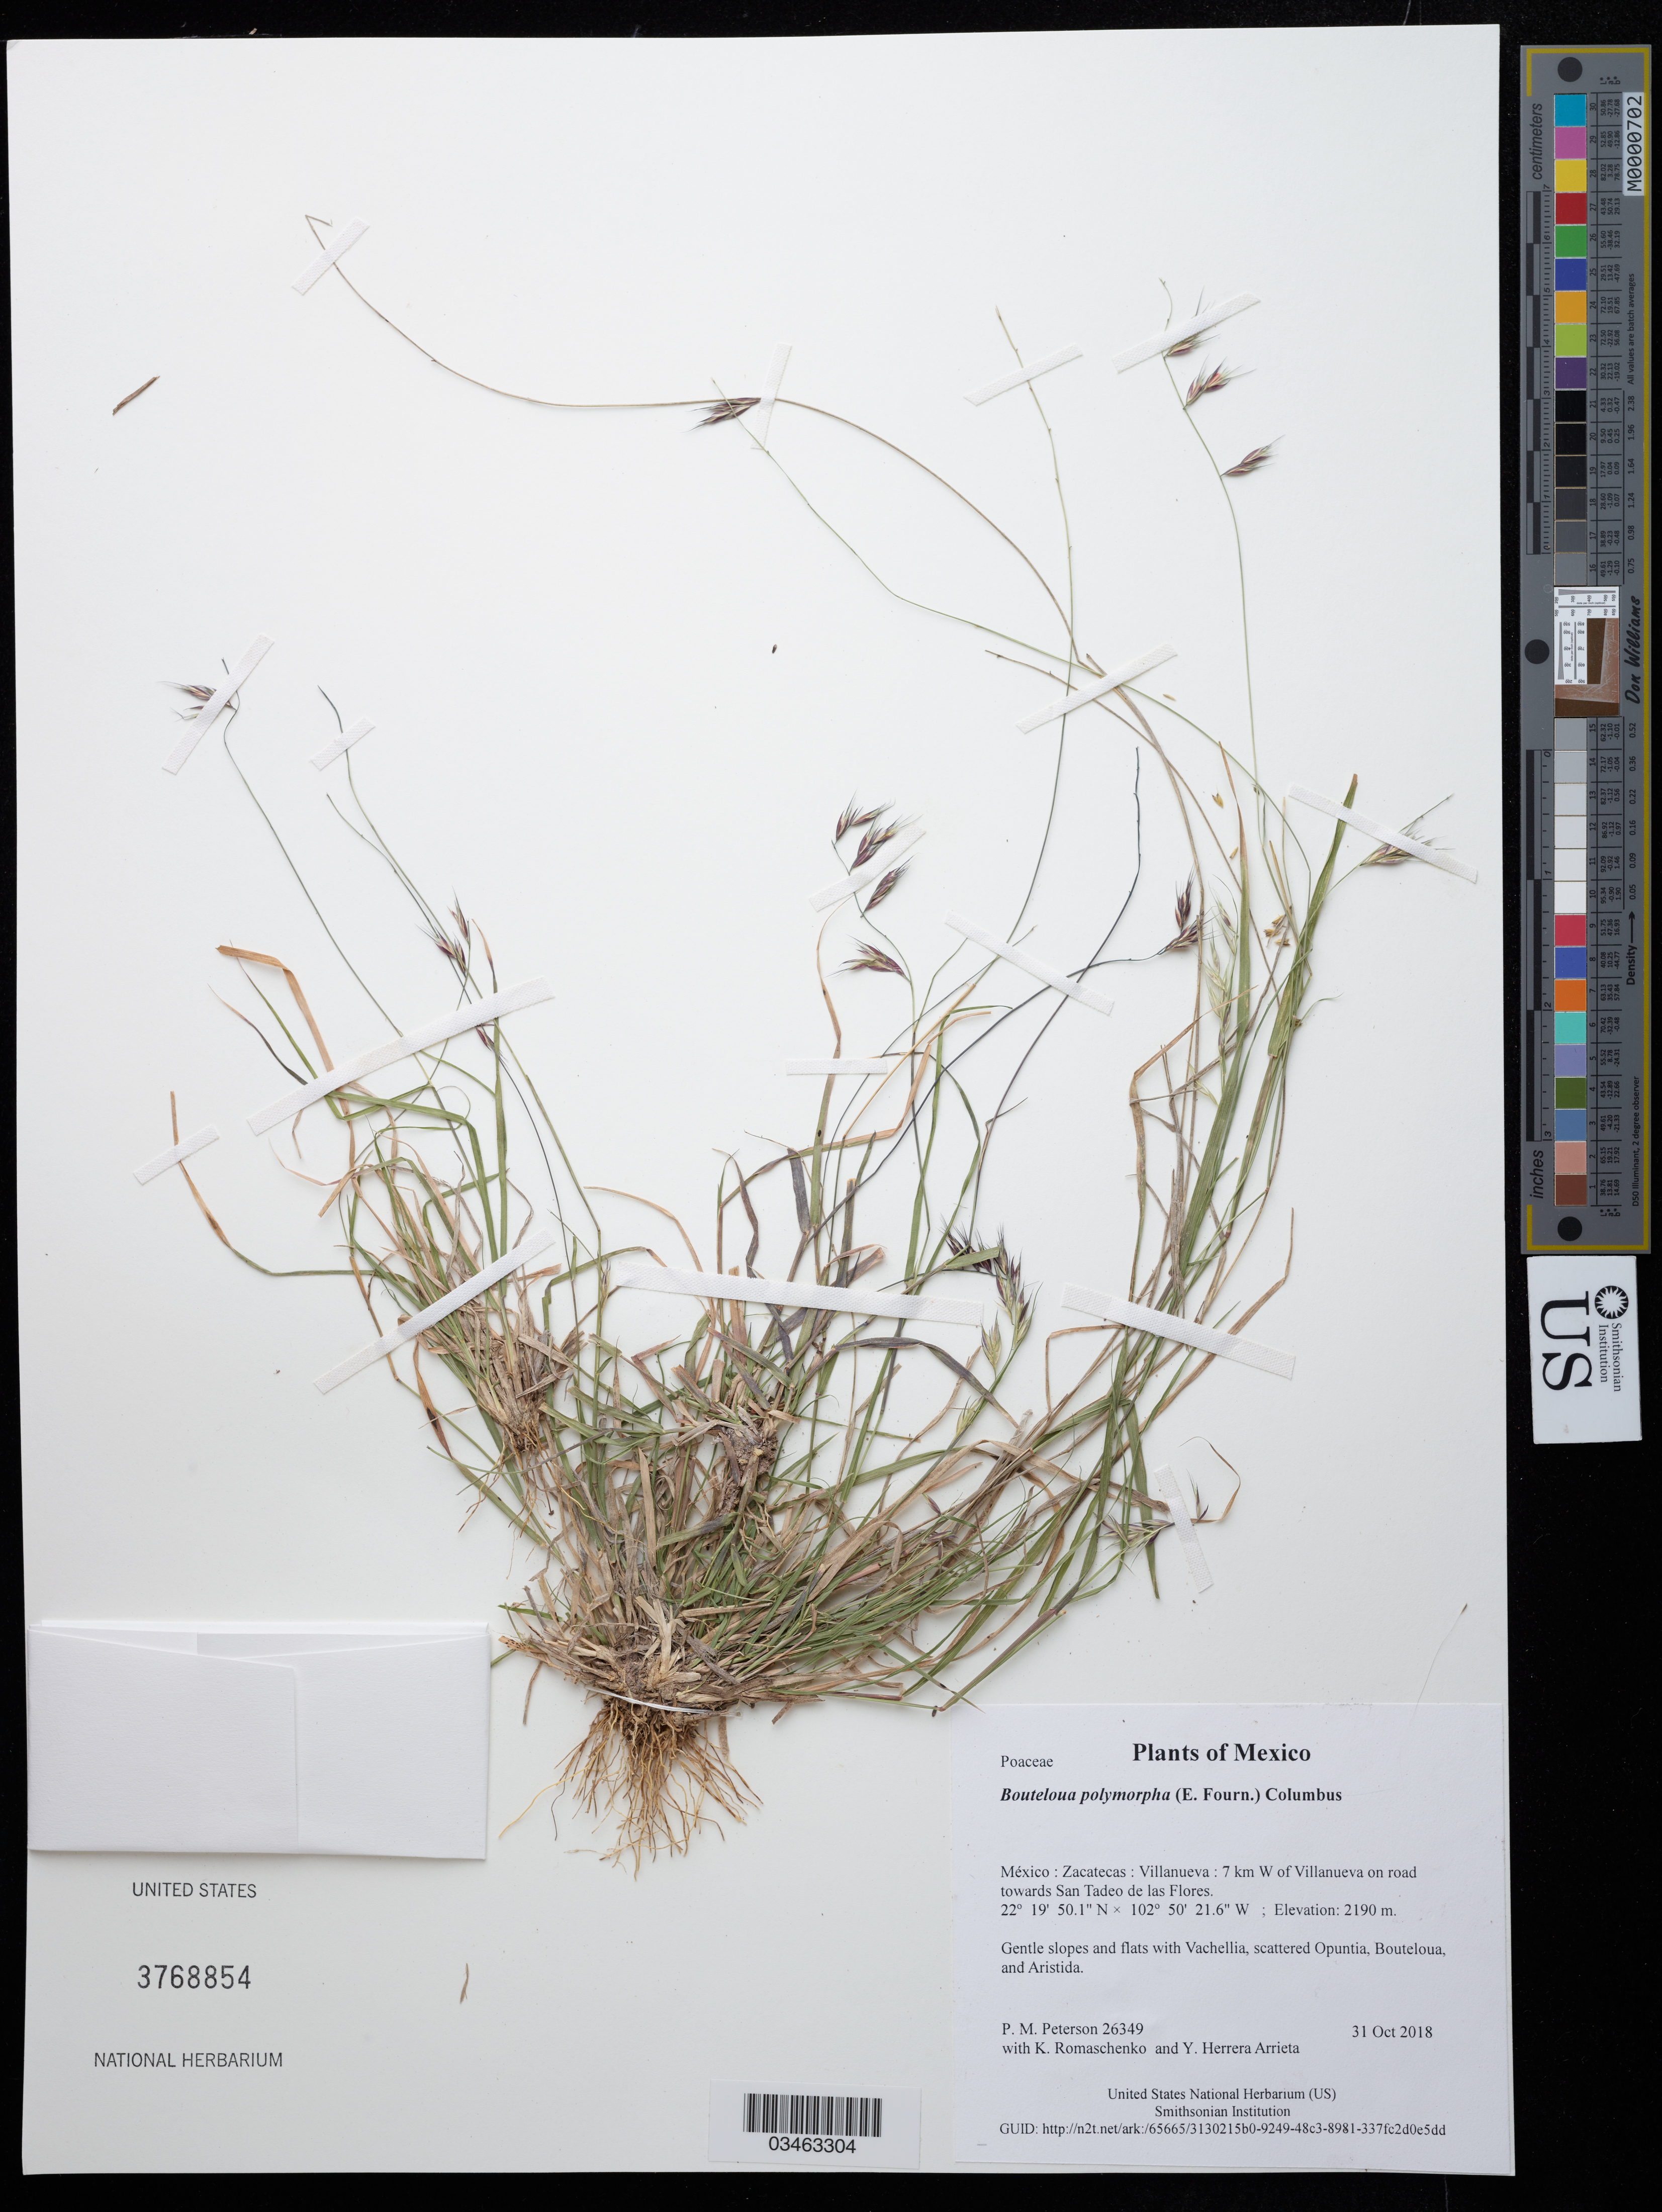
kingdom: Plantae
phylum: Tracheophyta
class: Liliopsida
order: Poales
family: Poaceae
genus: Bouteloua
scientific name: Bouteloua polymorpha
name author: (E. Fourn.) Columbus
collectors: P. M. Peterson, K. Romaschenko & Y. Herrera Arrieta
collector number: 26349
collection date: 2018-10-31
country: México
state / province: Zacatecas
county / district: Villanueva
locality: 7 km W of Villanueva on road towards San Tadeo de las Flores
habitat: Gentle slopes and flats with Vachellia, scattered Opuntia, Bouteloua, and Aristida.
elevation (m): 2190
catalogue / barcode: US 3768854